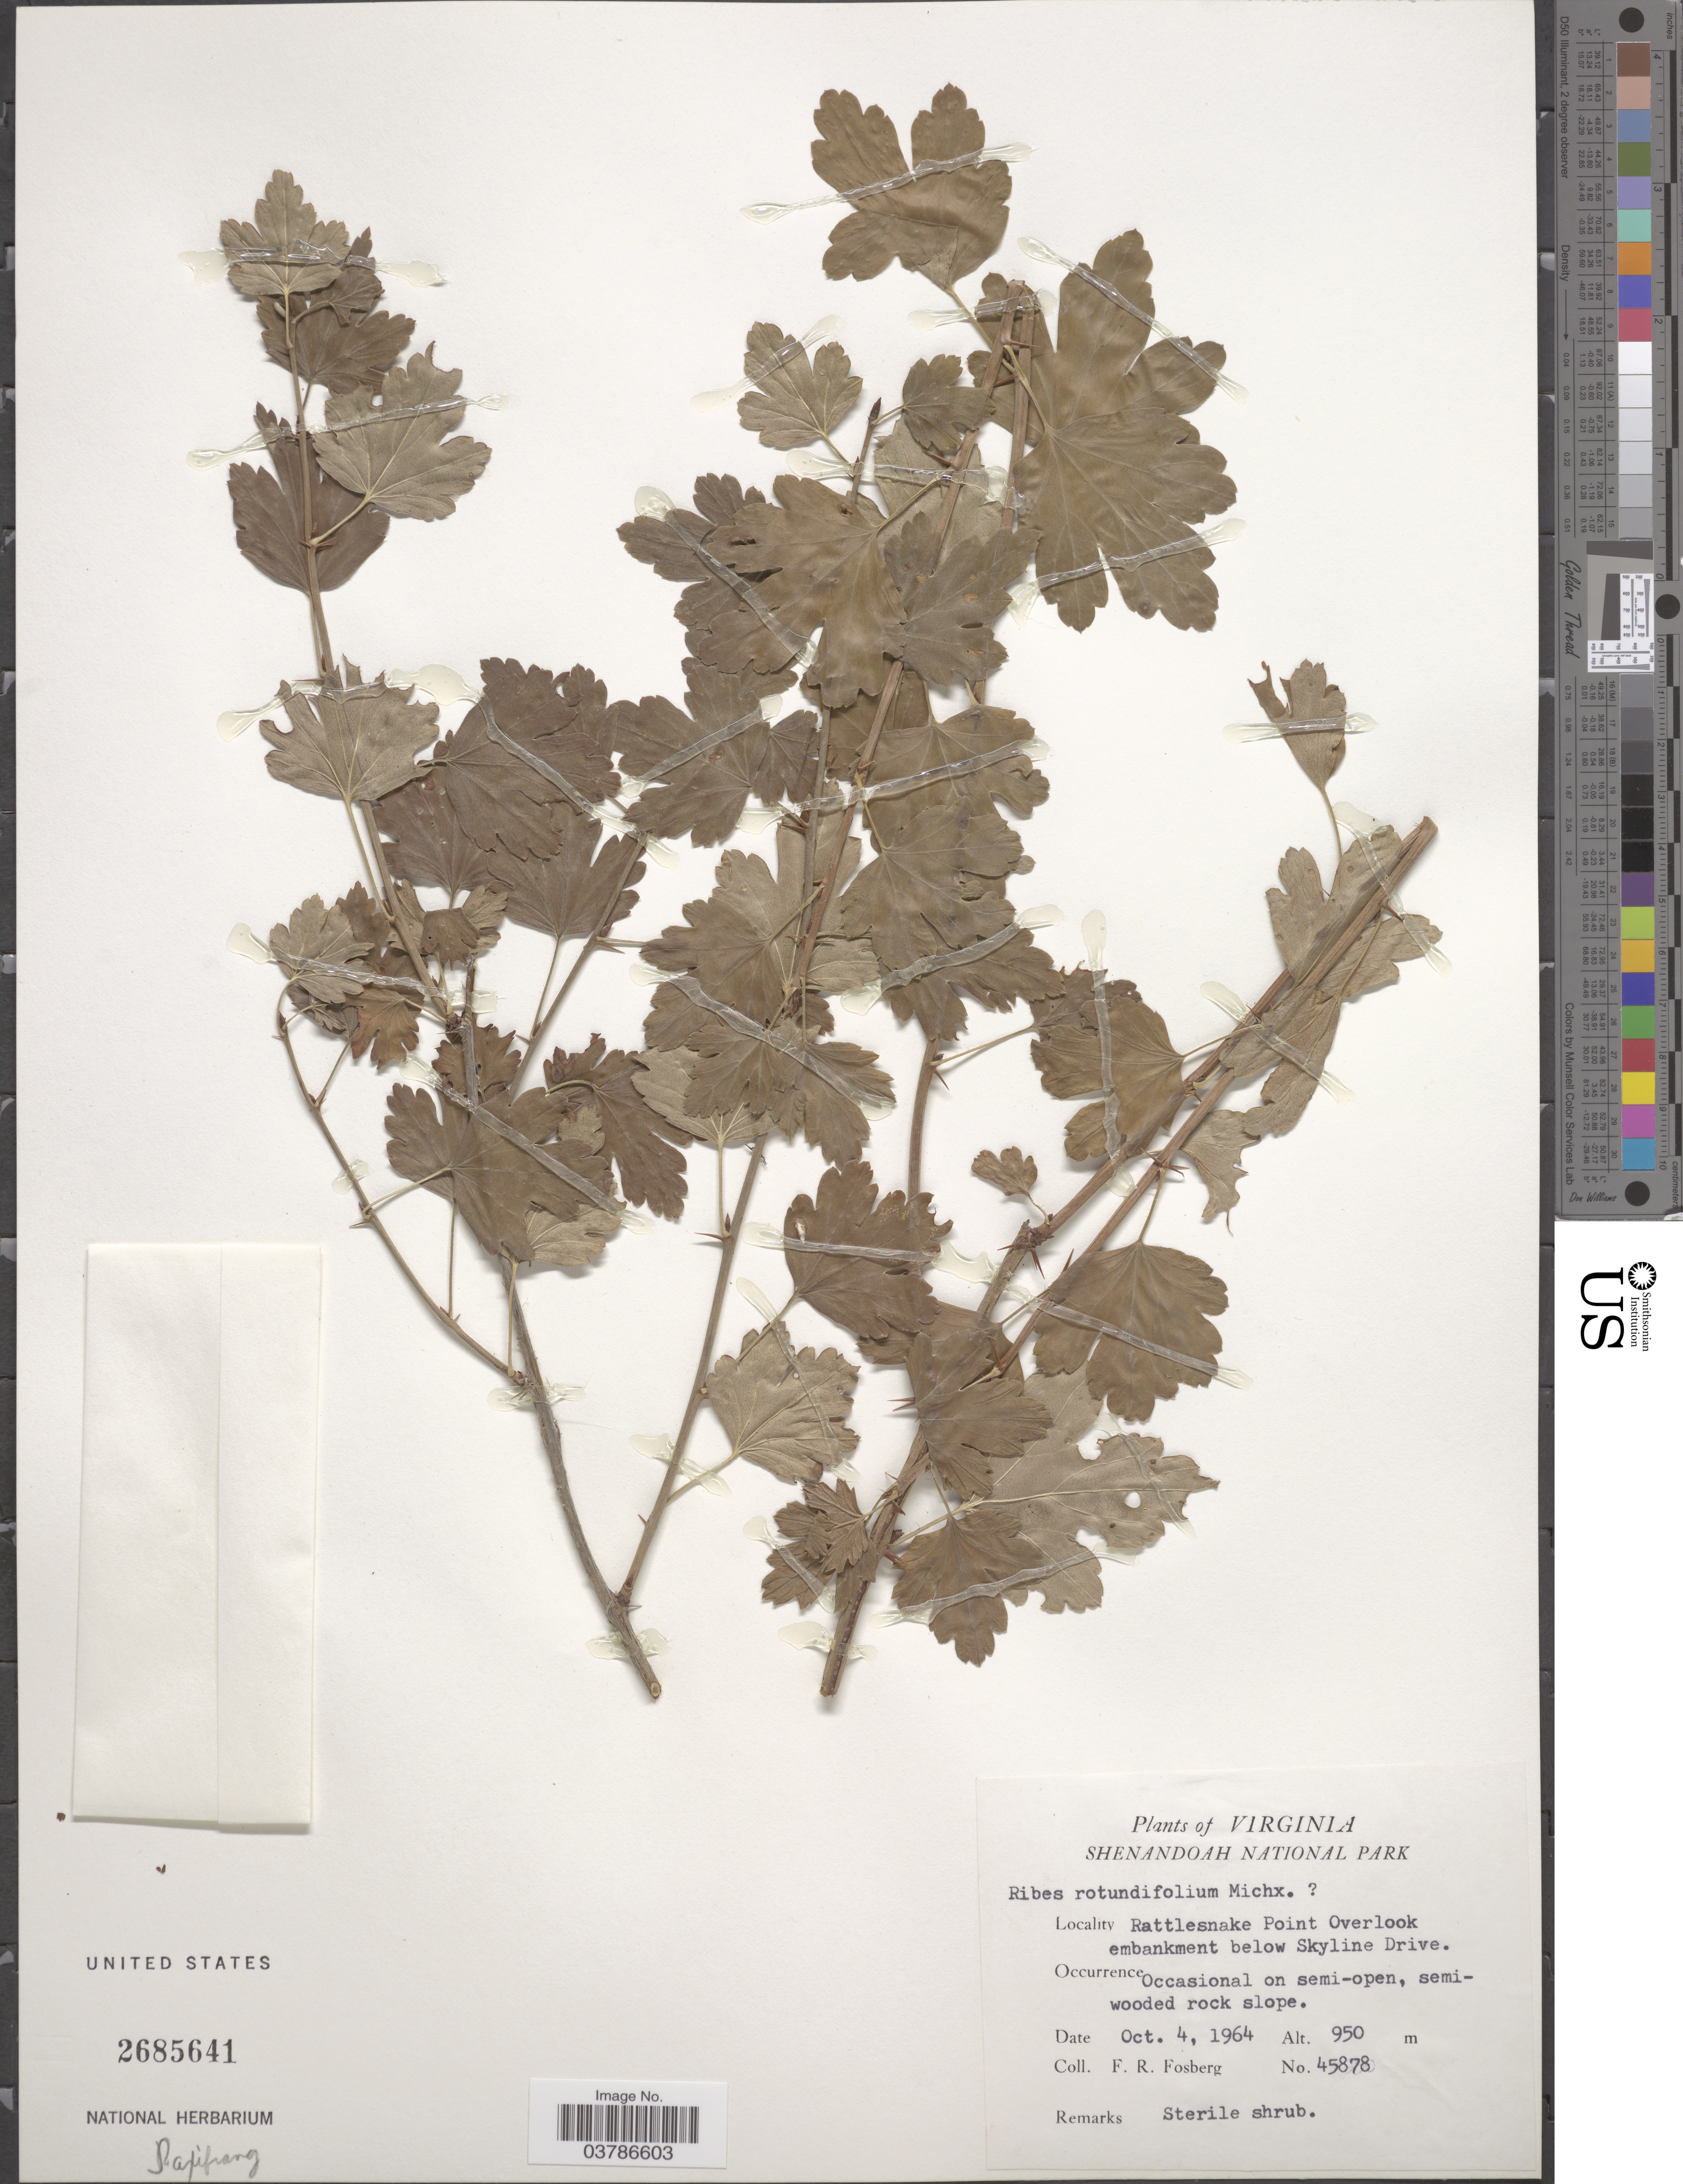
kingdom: Plantae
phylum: Tracheophyta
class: Magnoliopsida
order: Saxifragales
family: Grossulariaceae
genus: Ribes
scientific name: Ribes rotundifolium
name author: Michx.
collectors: F. R. Fosberg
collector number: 45878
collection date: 1964-10-04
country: United States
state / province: Virginia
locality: Shenandoah National Park. Rattlesnake Point Overlook embankment below Skyline Drive.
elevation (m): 950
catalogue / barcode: US 2685641